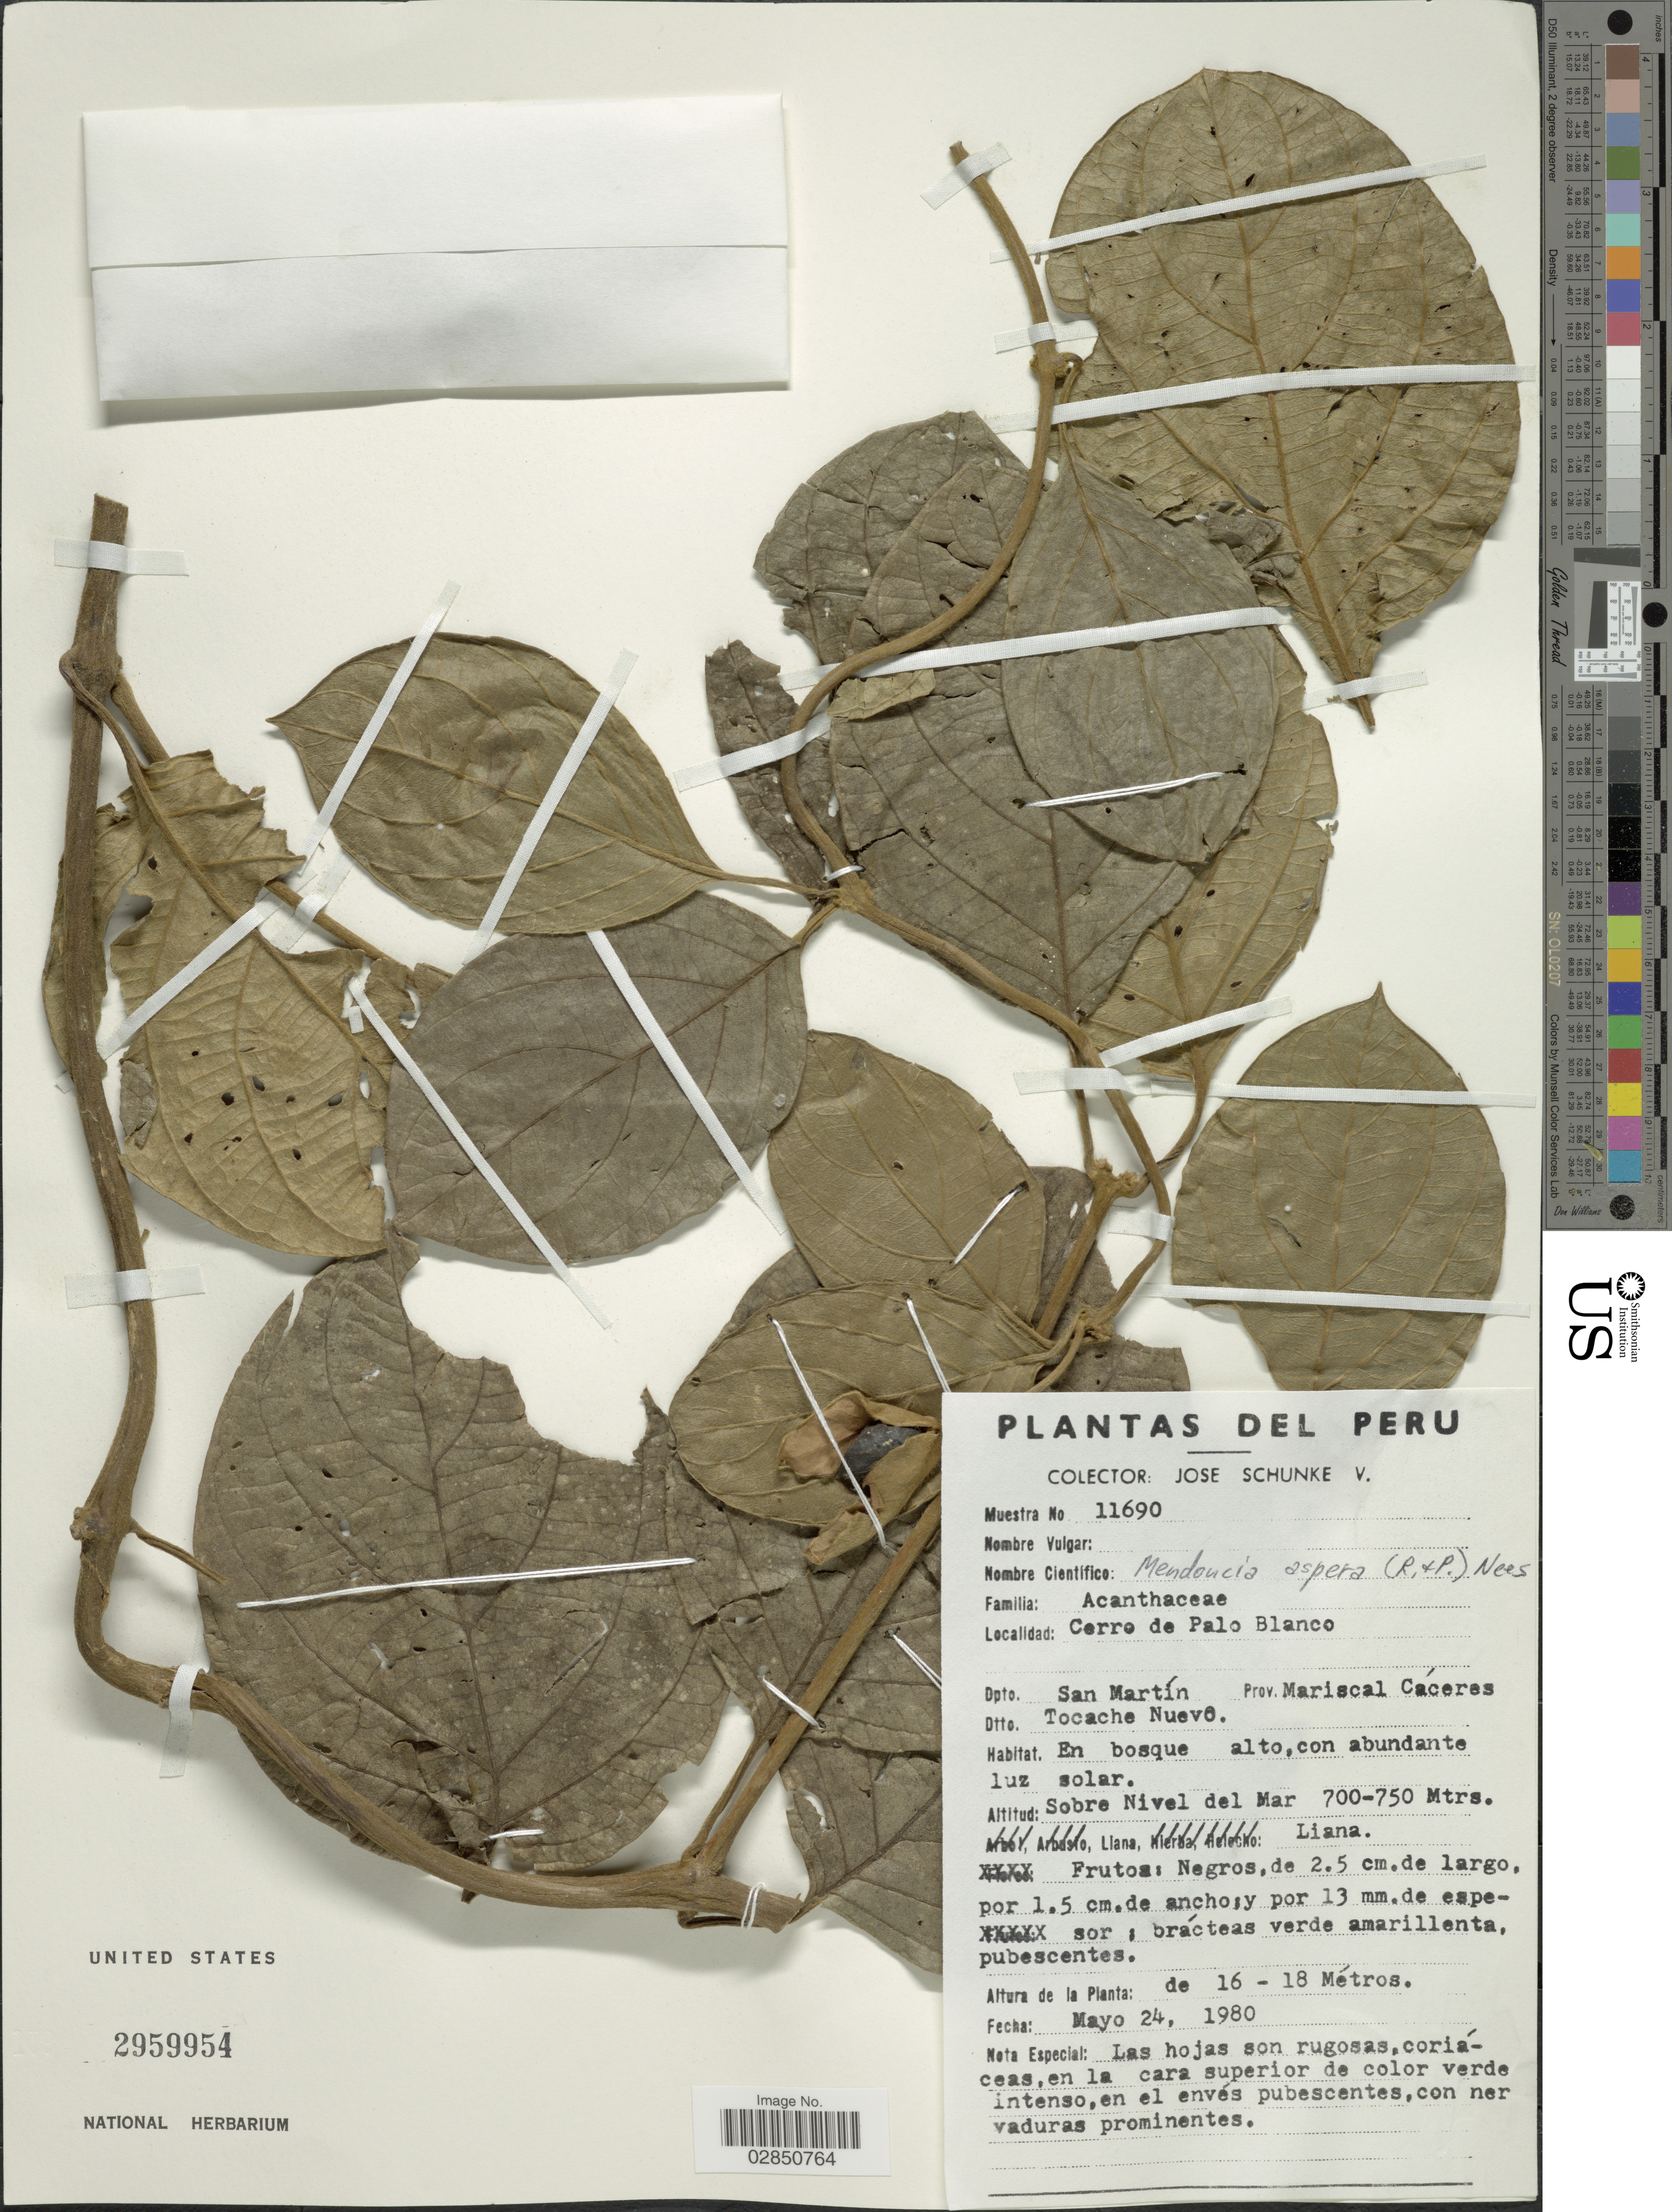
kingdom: Plantae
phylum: Tracheophyta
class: Magnoliopsida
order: Lamiales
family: Acanthaceae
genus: Mendoncia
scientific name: Mendoncia aspera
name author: (Ruiz & Pav.) Nees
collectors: J. Schunke Vigo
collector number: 11690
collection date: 1980-05-24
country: Peru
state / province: San Martín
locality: Dpto. San Martín. Prov. Mariscal Cáceres. Dtto. Tocache Nuevo.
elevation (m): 700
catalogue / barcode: US 2959954